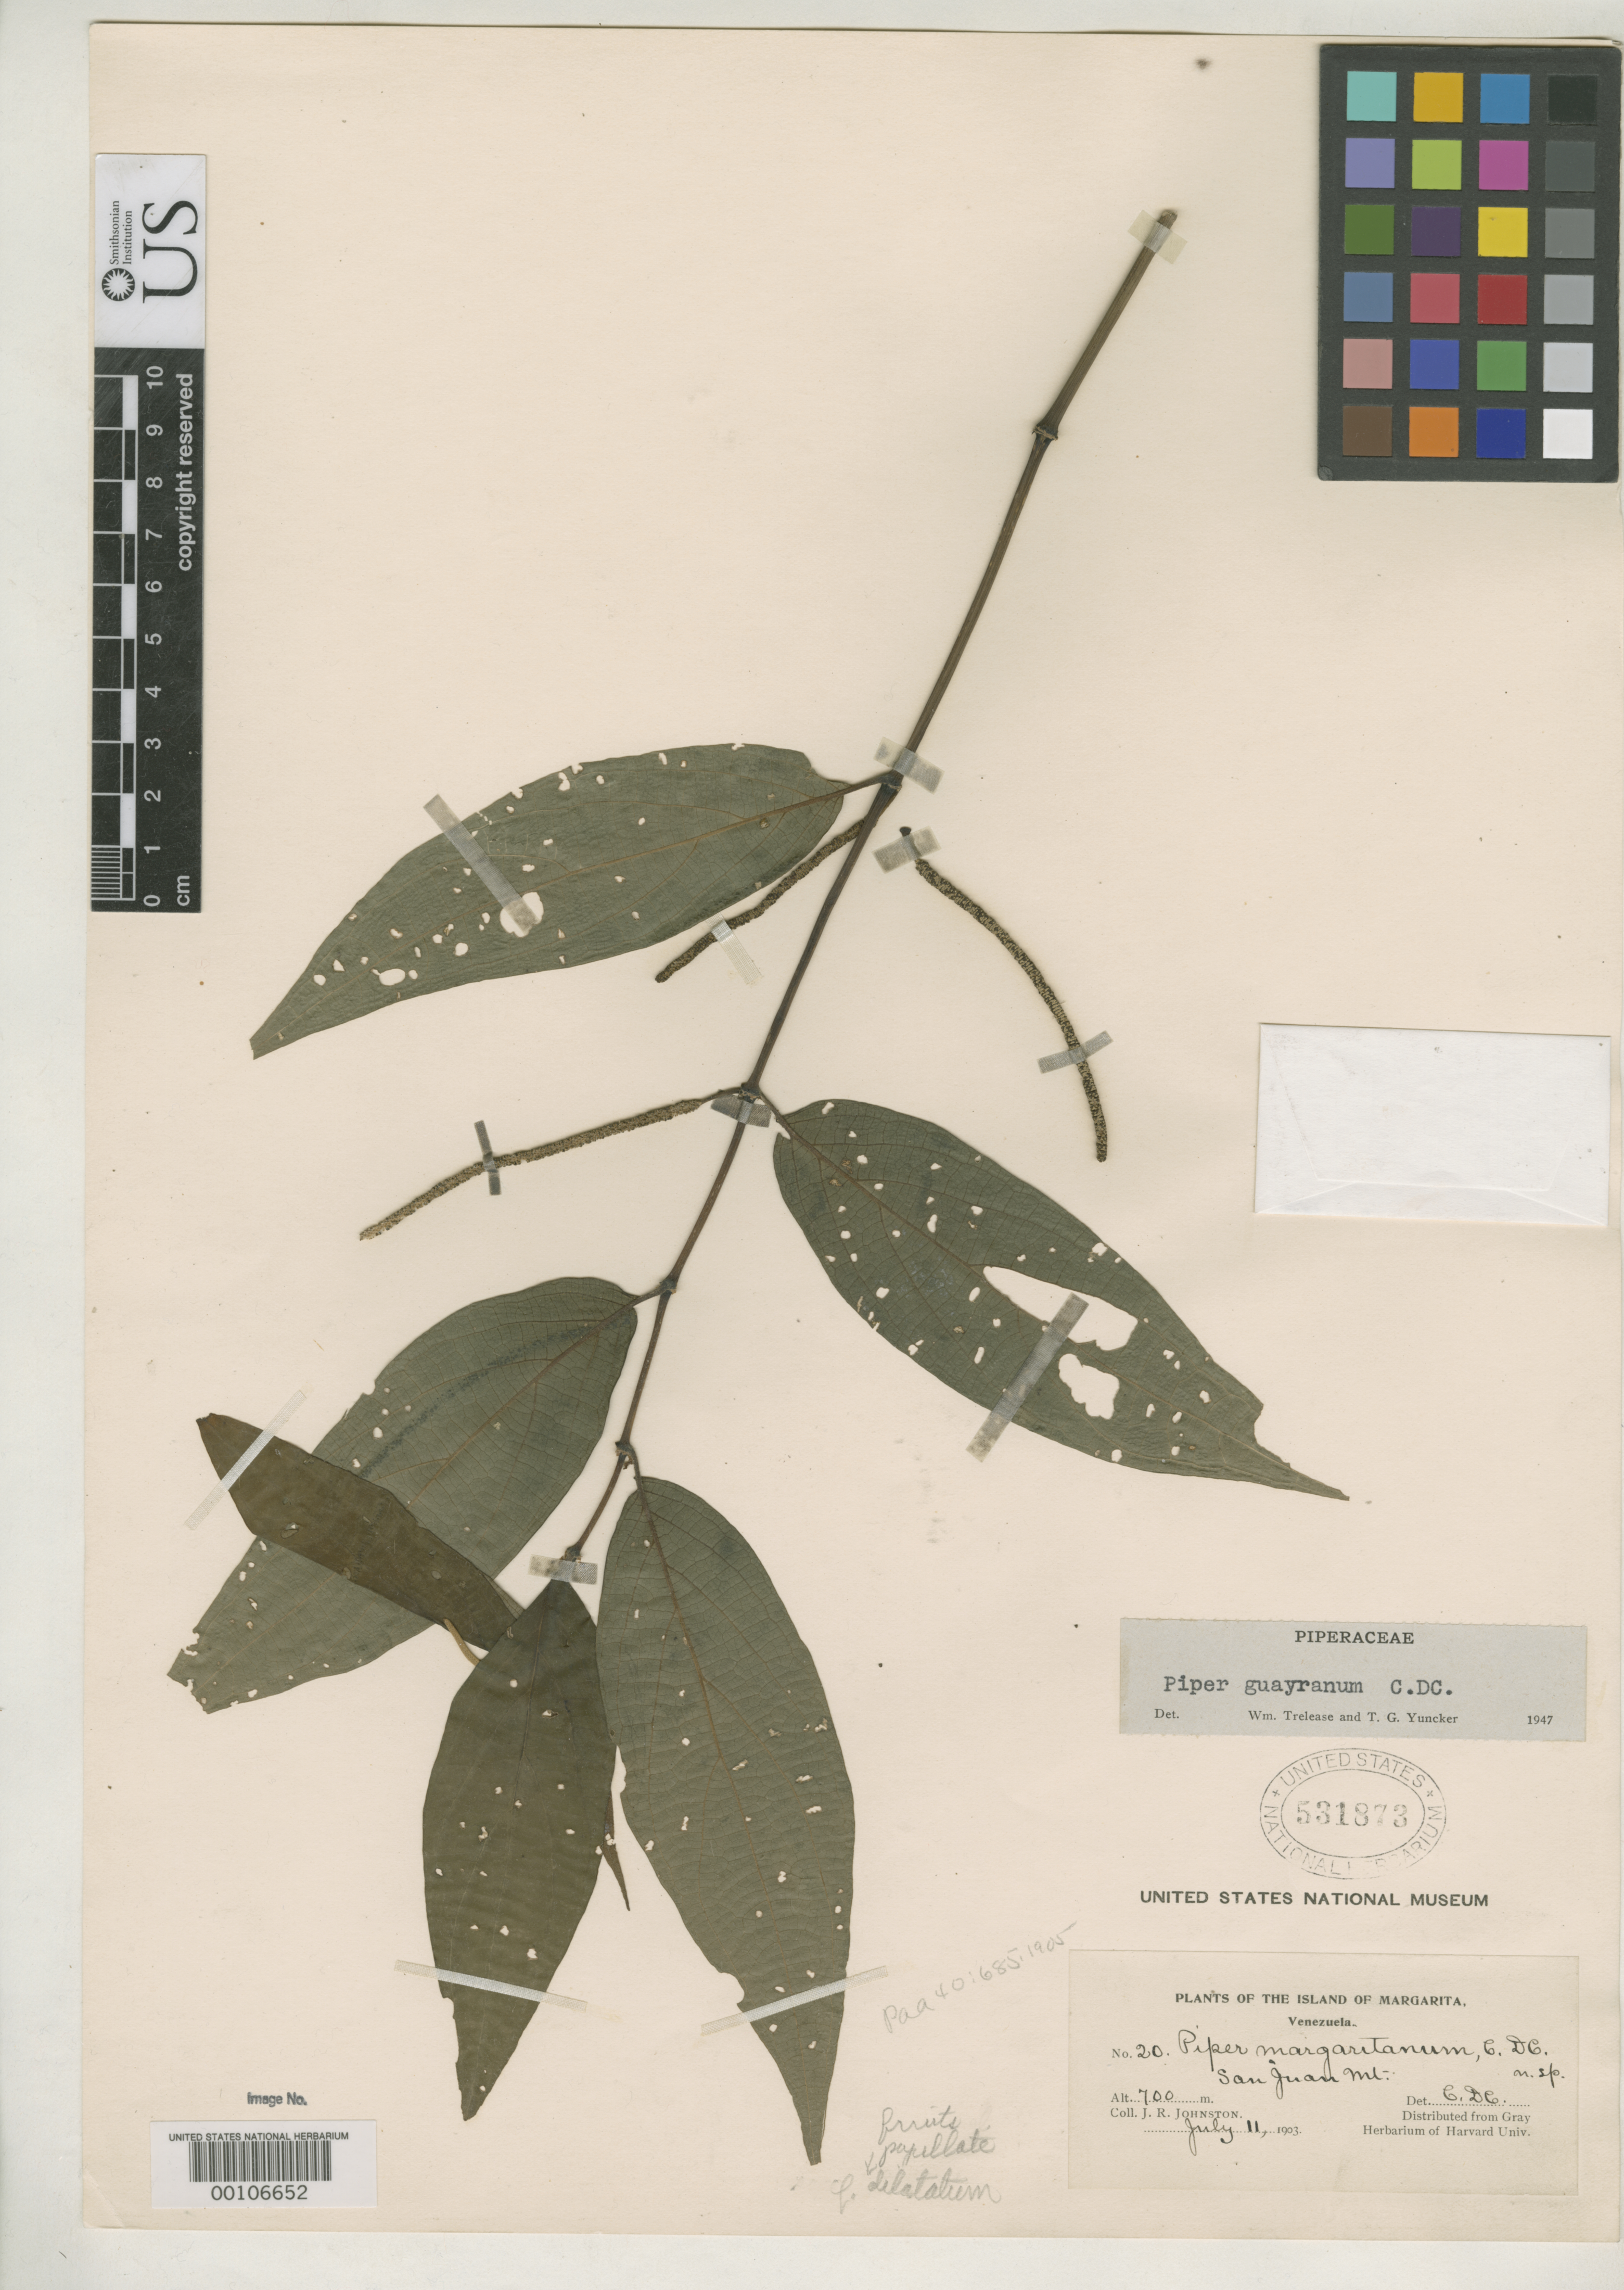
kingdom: Plantae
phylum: Tracheophyta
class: Magnoliopsida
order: Piperales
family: Piperaceae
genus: Piper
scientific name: Piper margaritanum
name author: C. DC.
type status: Isotype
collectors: J. Johnston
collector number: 20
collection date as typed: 11 Jul 1903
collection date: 1903-07-11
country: Venezuela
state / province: Nueva Esparta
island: Margarita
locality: San Juan Mt.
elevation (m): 700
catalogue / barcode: US 531873